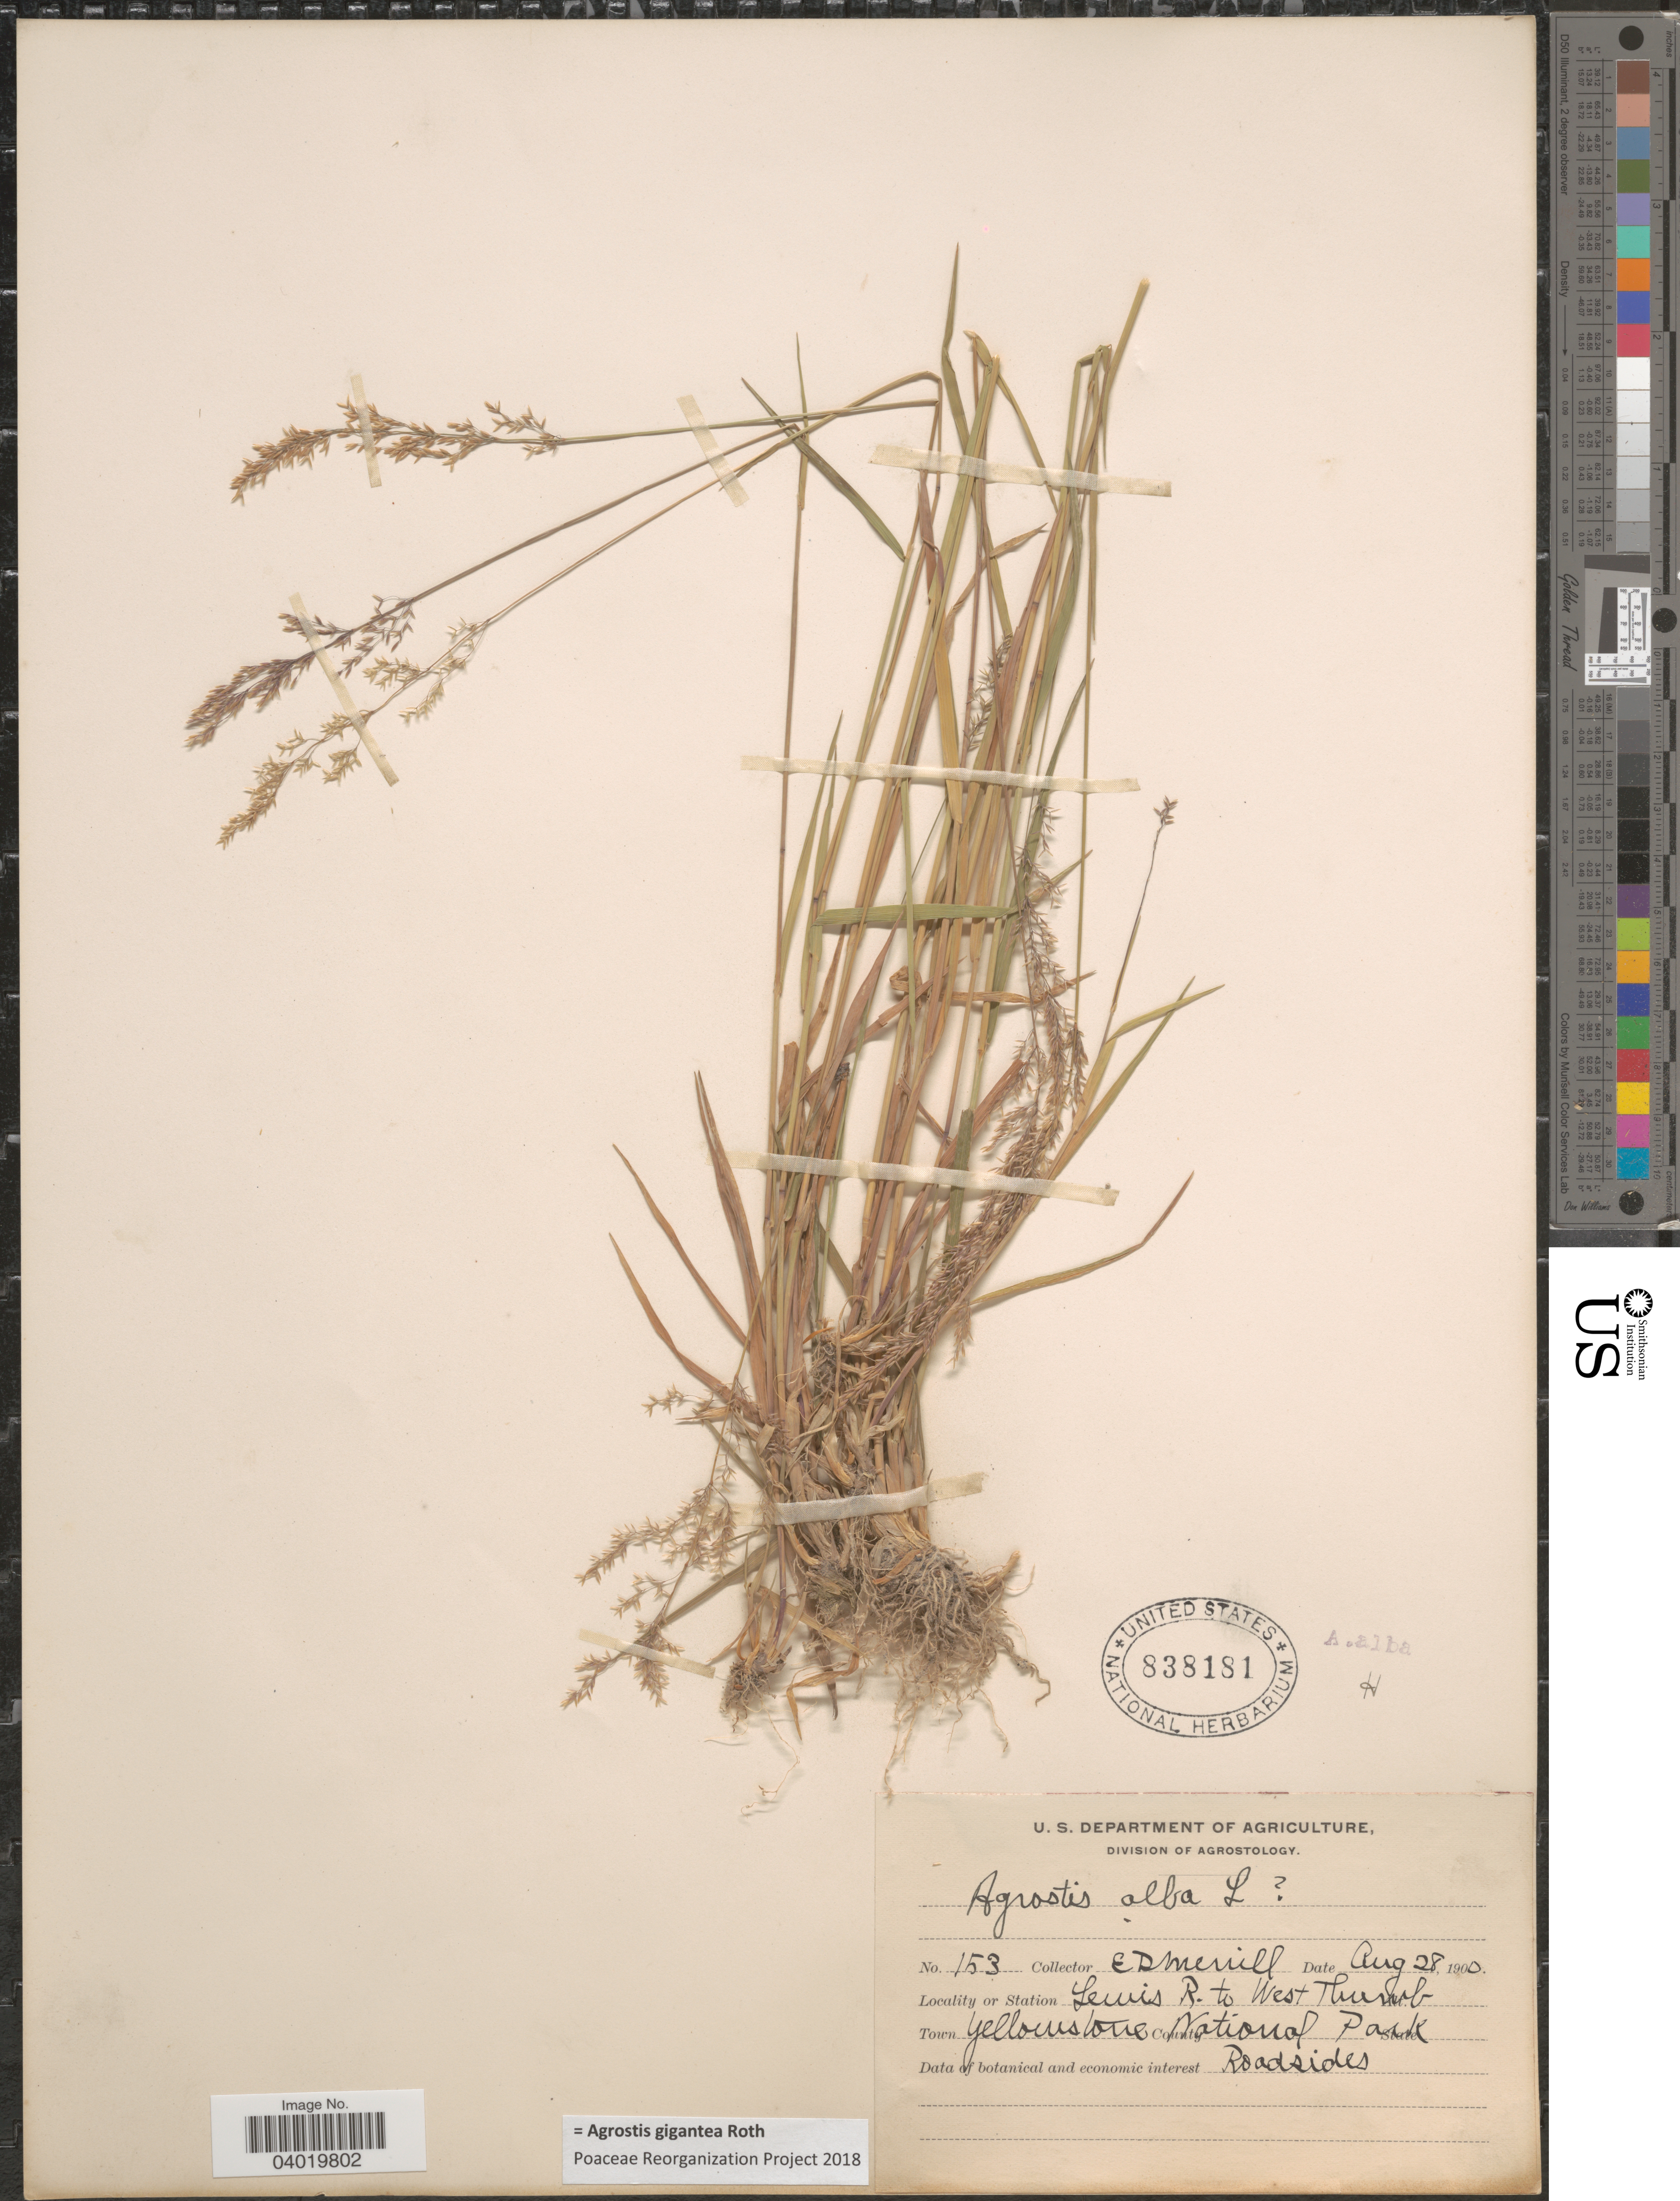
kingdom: Plantae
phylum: Tracheophyta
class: Liliopsida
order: Poales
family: Poaceae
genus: Agrostis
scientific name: Agrostis gigantea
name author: Roth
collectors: E. D. Merrill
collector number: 153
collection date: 1900-08-28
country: United States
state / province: Wyoming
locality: Station Lewis R. to West Thumb. Town Yellowstone National Park.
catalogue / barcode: US 838181